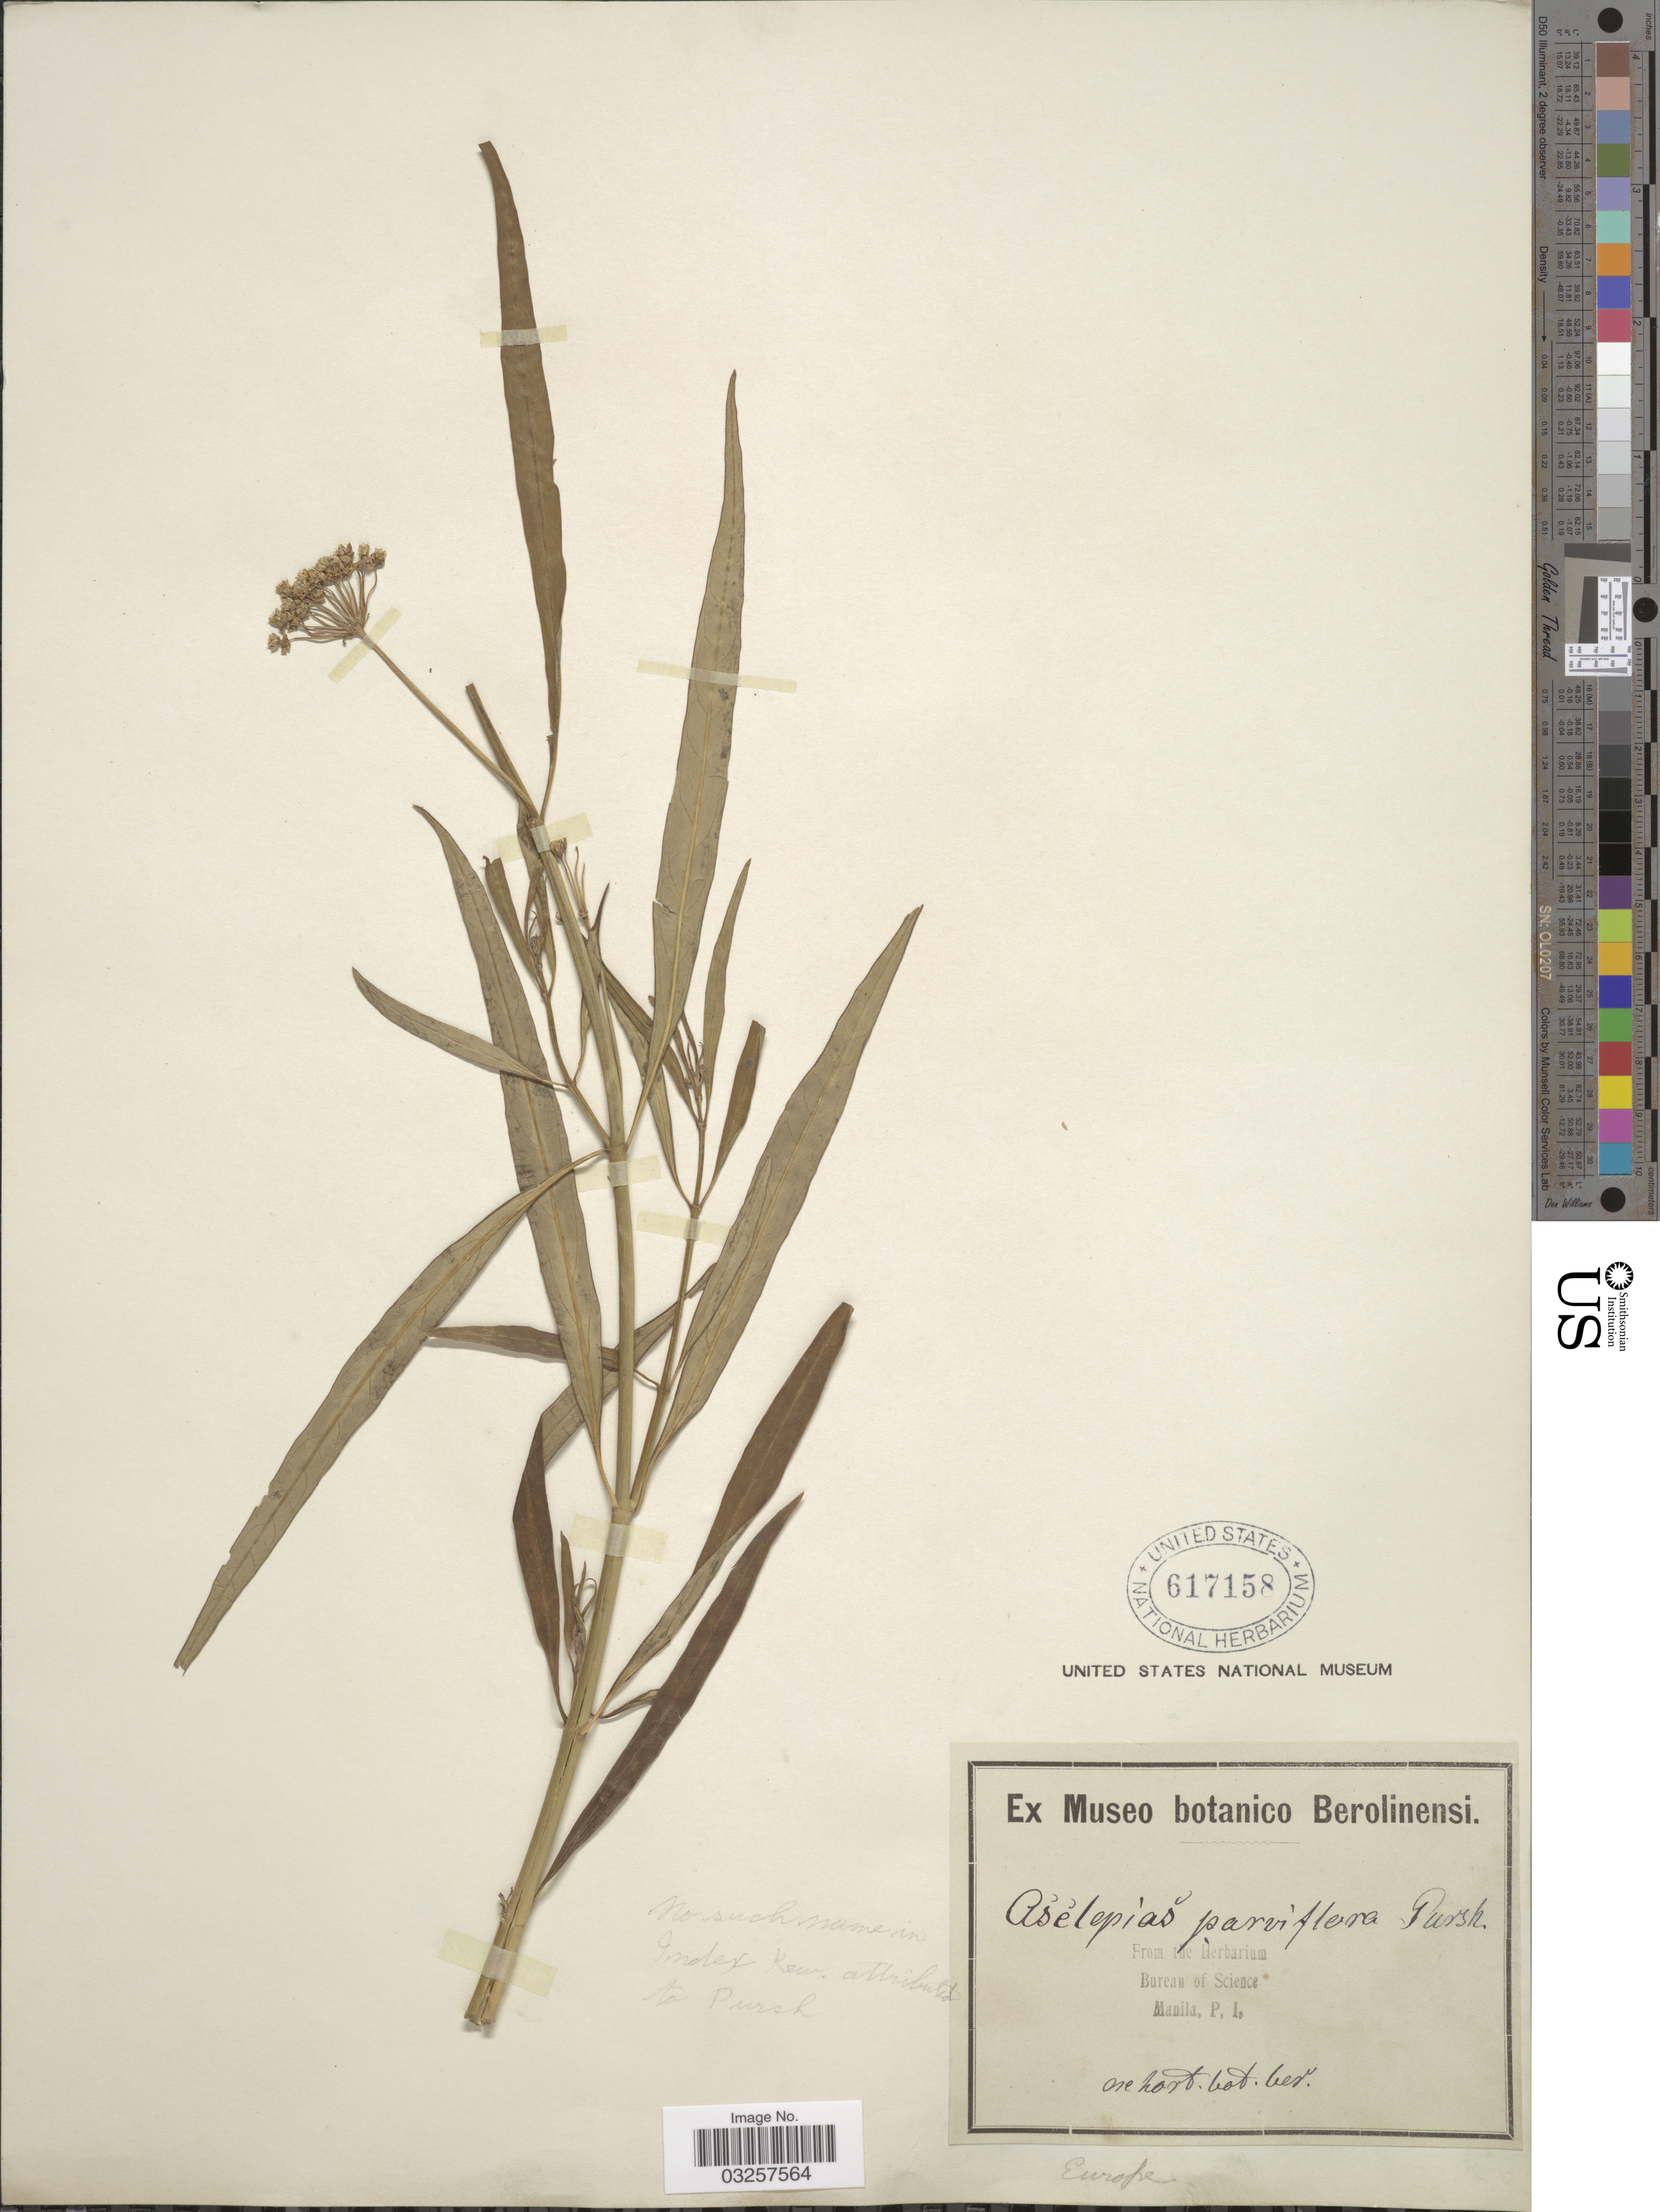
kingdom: Plantae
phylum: Tracheophyta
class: Magnoliopsida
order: Gentianales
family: Apocynaceae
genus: Asclepias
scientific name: Asclepias parviflora ined.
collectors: ex Museo Botanico Berolinensi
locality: Europa. Ex hort. bot. ber.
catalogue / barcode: US 617158